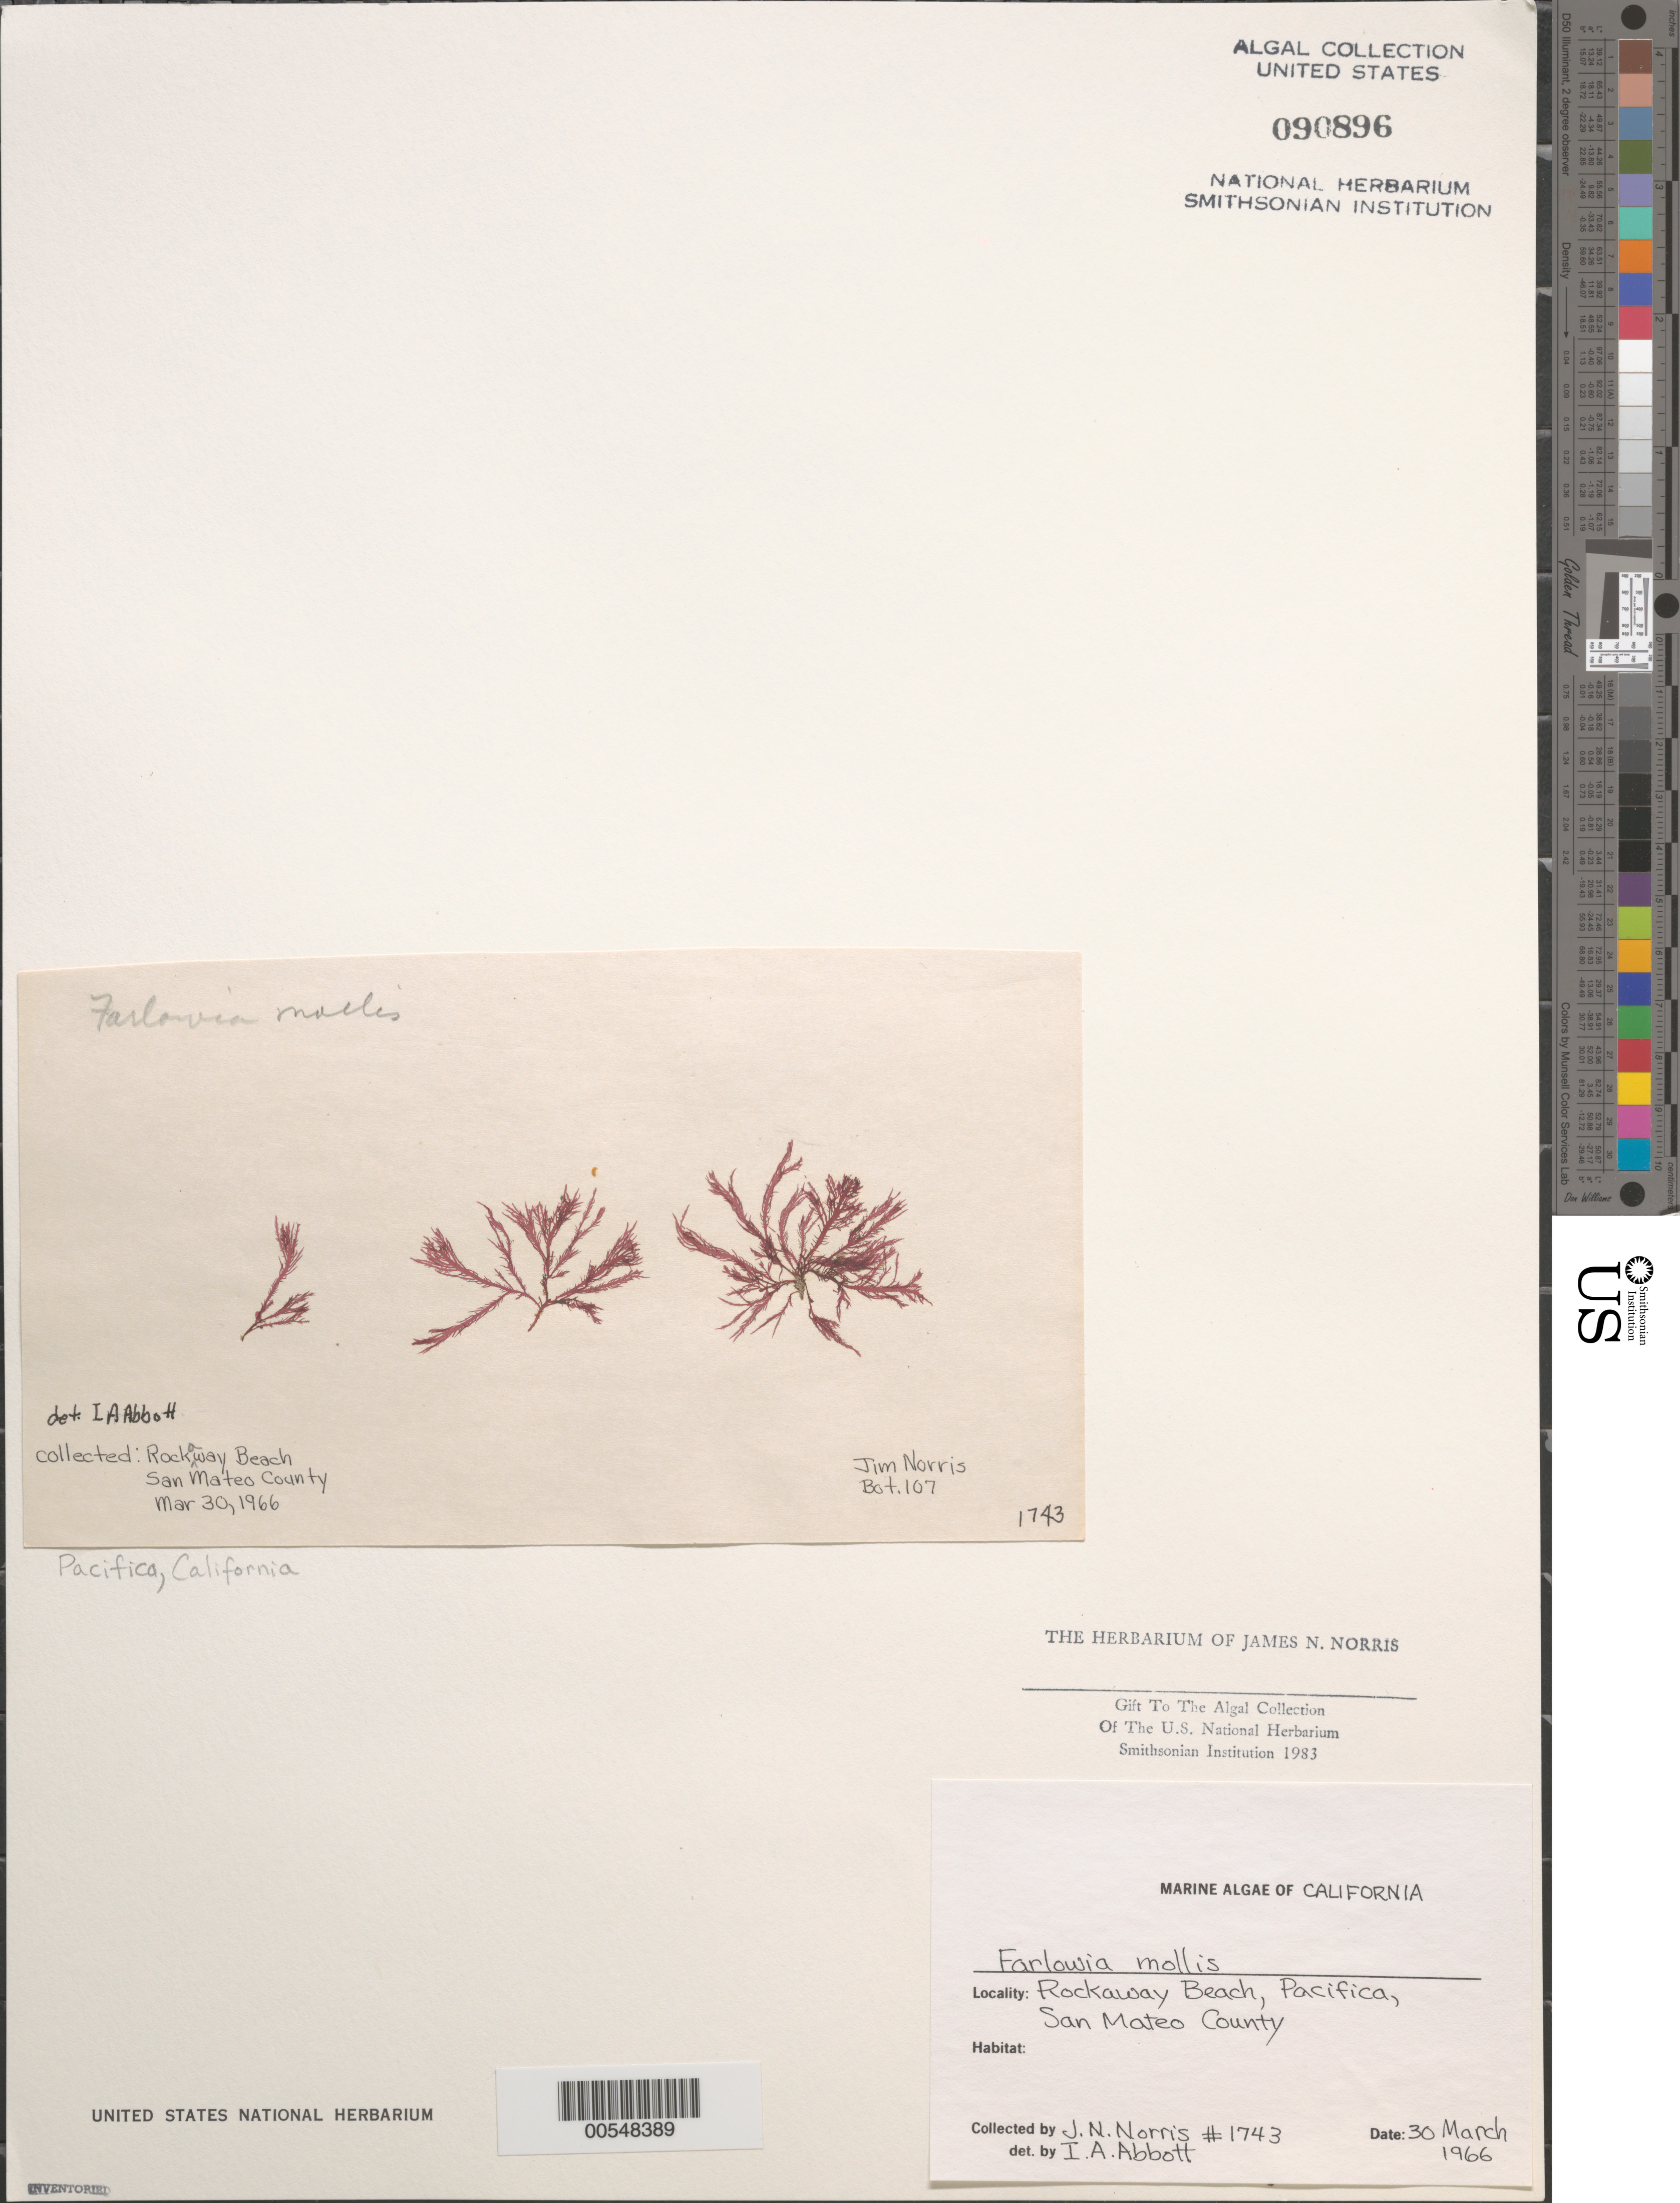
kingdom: Plantae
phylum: Rhodophyta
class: Florideophyceae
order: Gigartinales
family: Dumontiaceae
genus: Farlowia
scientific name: Farlowia mollis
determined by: Abbott, Isabella A.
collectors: J. N. Norris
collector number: JN-1743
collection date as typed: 30 Mar 1966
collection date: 1966-03-30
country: United States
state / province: California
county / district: San Mateo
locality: Rockaway Beach, Pacifica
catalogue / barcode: US 90896